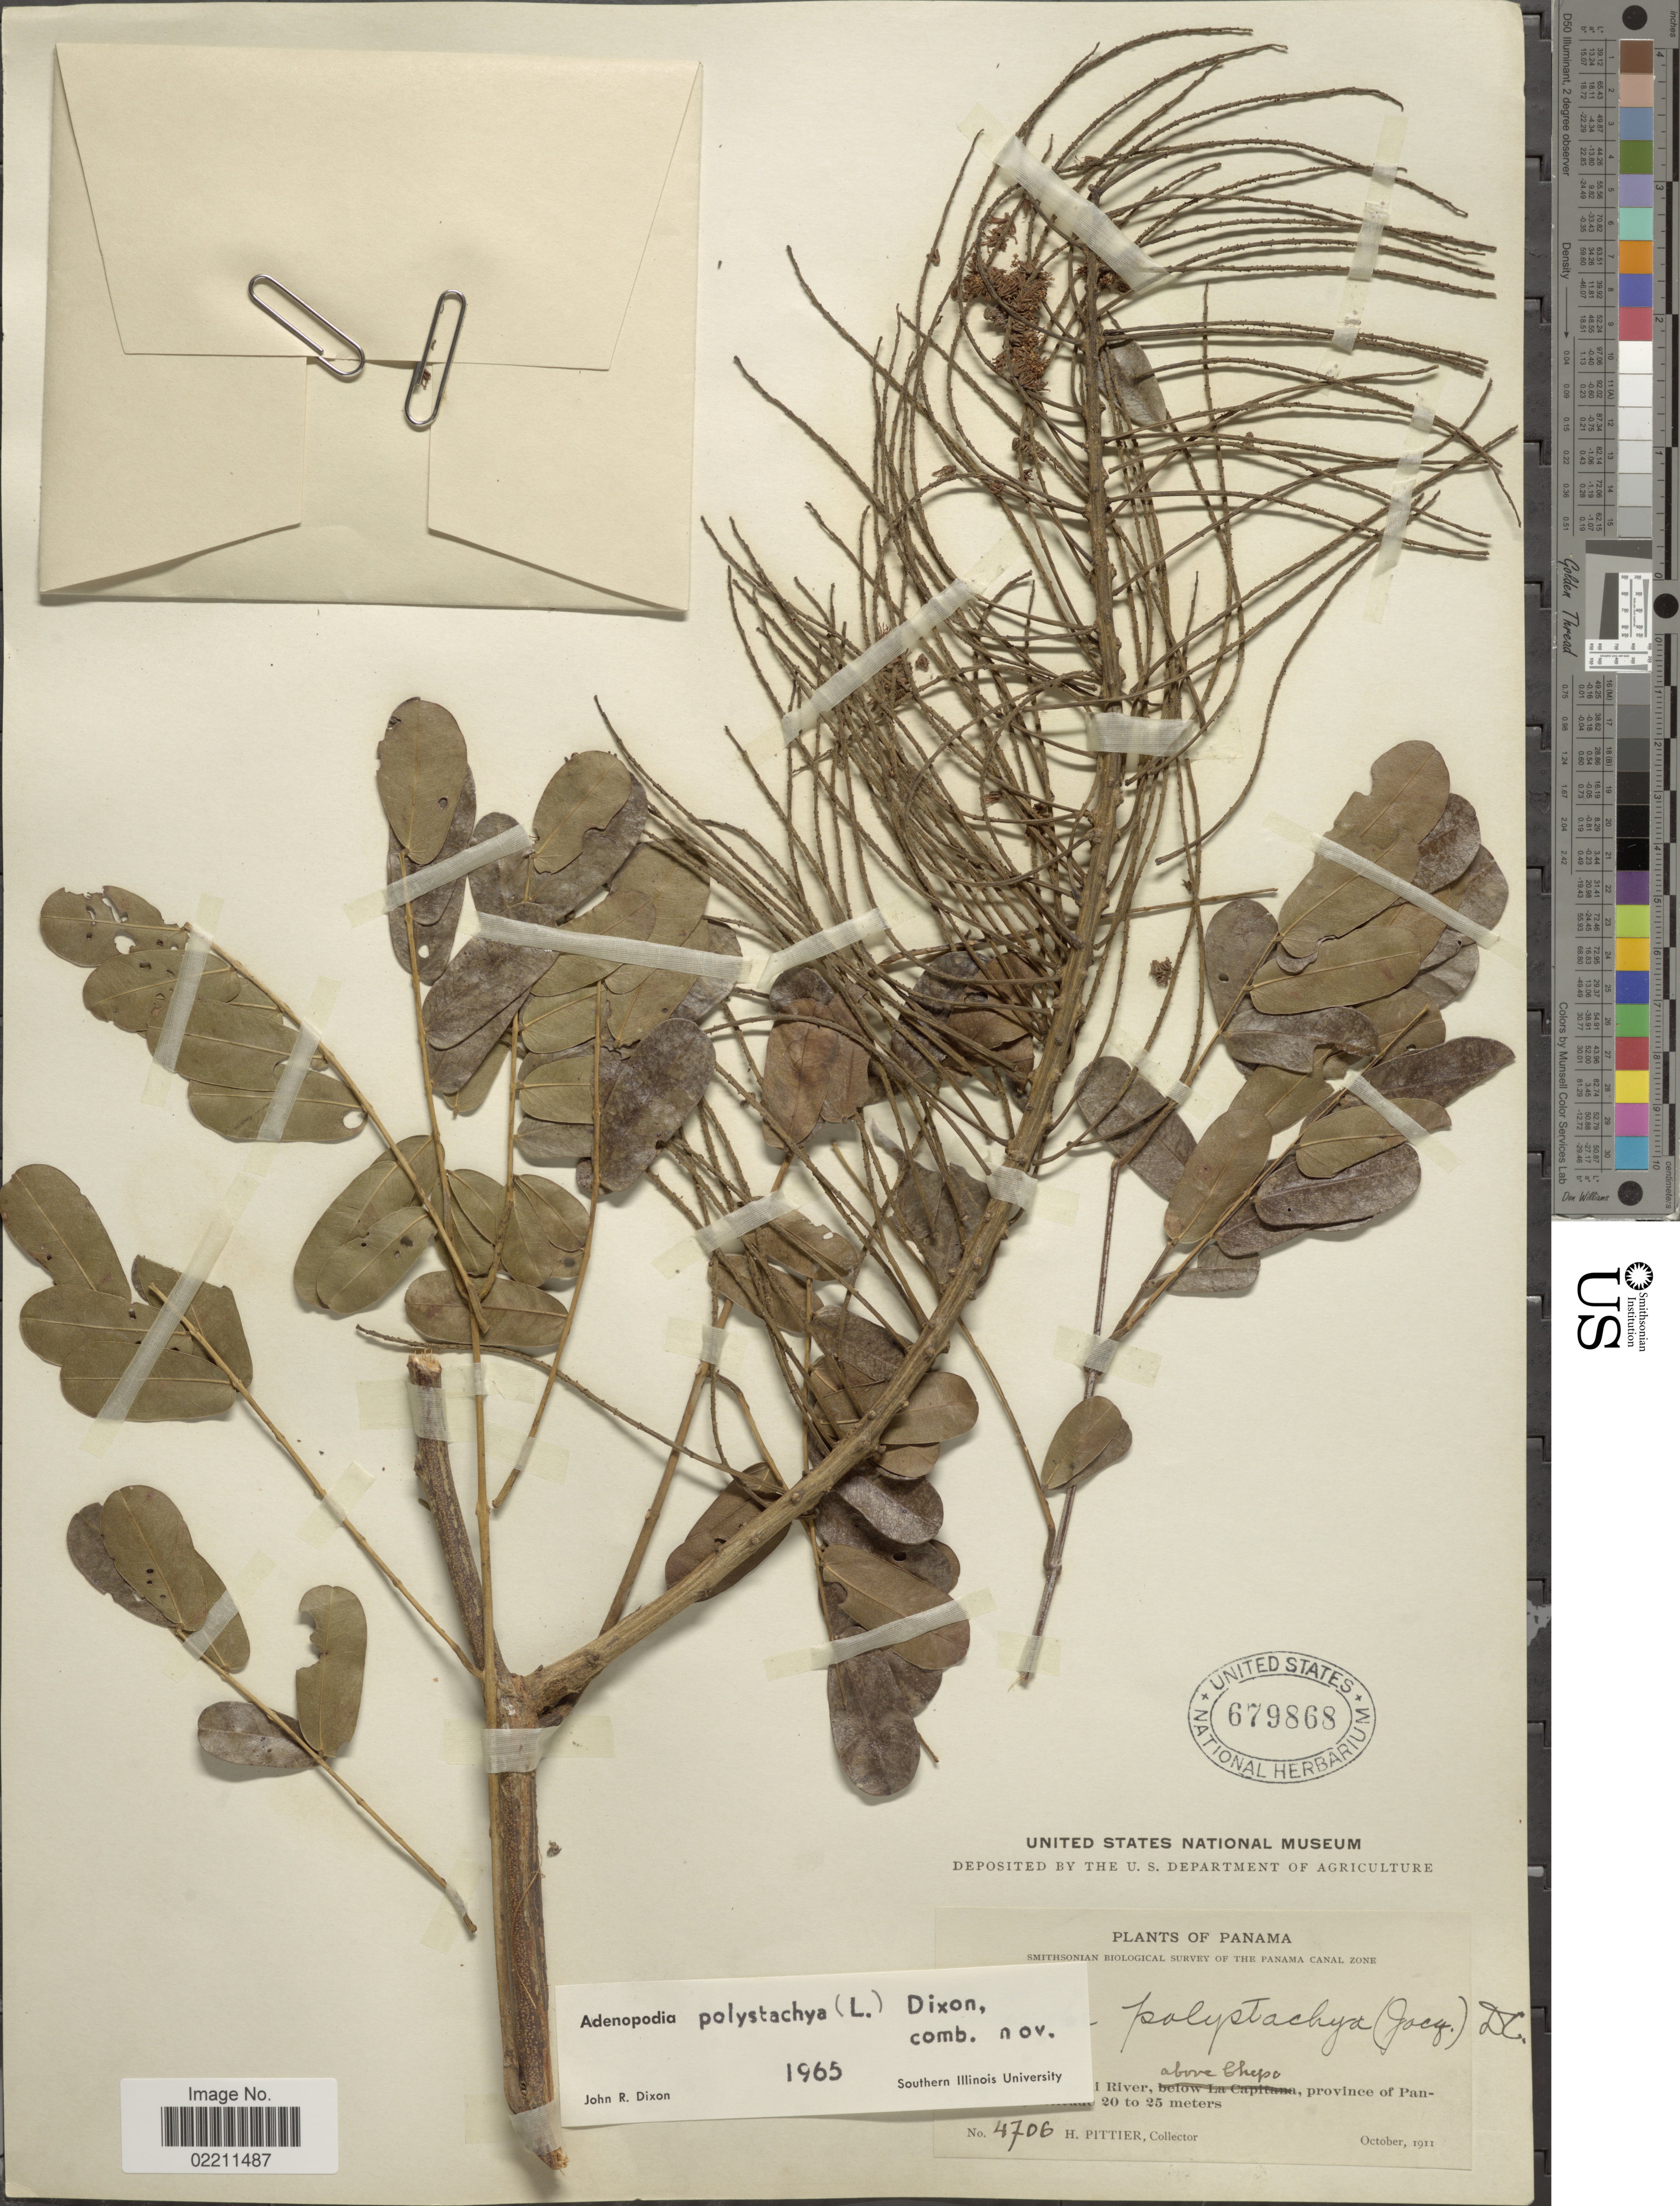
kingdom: Plantae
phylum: Tracheophyta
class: Magnoliopsida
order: Fabales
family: Fabaceae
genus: Entada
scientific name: Entada polystachya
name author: (L.) DC.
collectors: H. F. Pittier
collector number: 4706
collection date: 1911-10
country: Panama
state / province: Panamá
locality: Panama. [illegible text]i River, above Chapo, Province of Pan-[illegible text]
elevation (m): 20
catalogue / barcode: US 679868